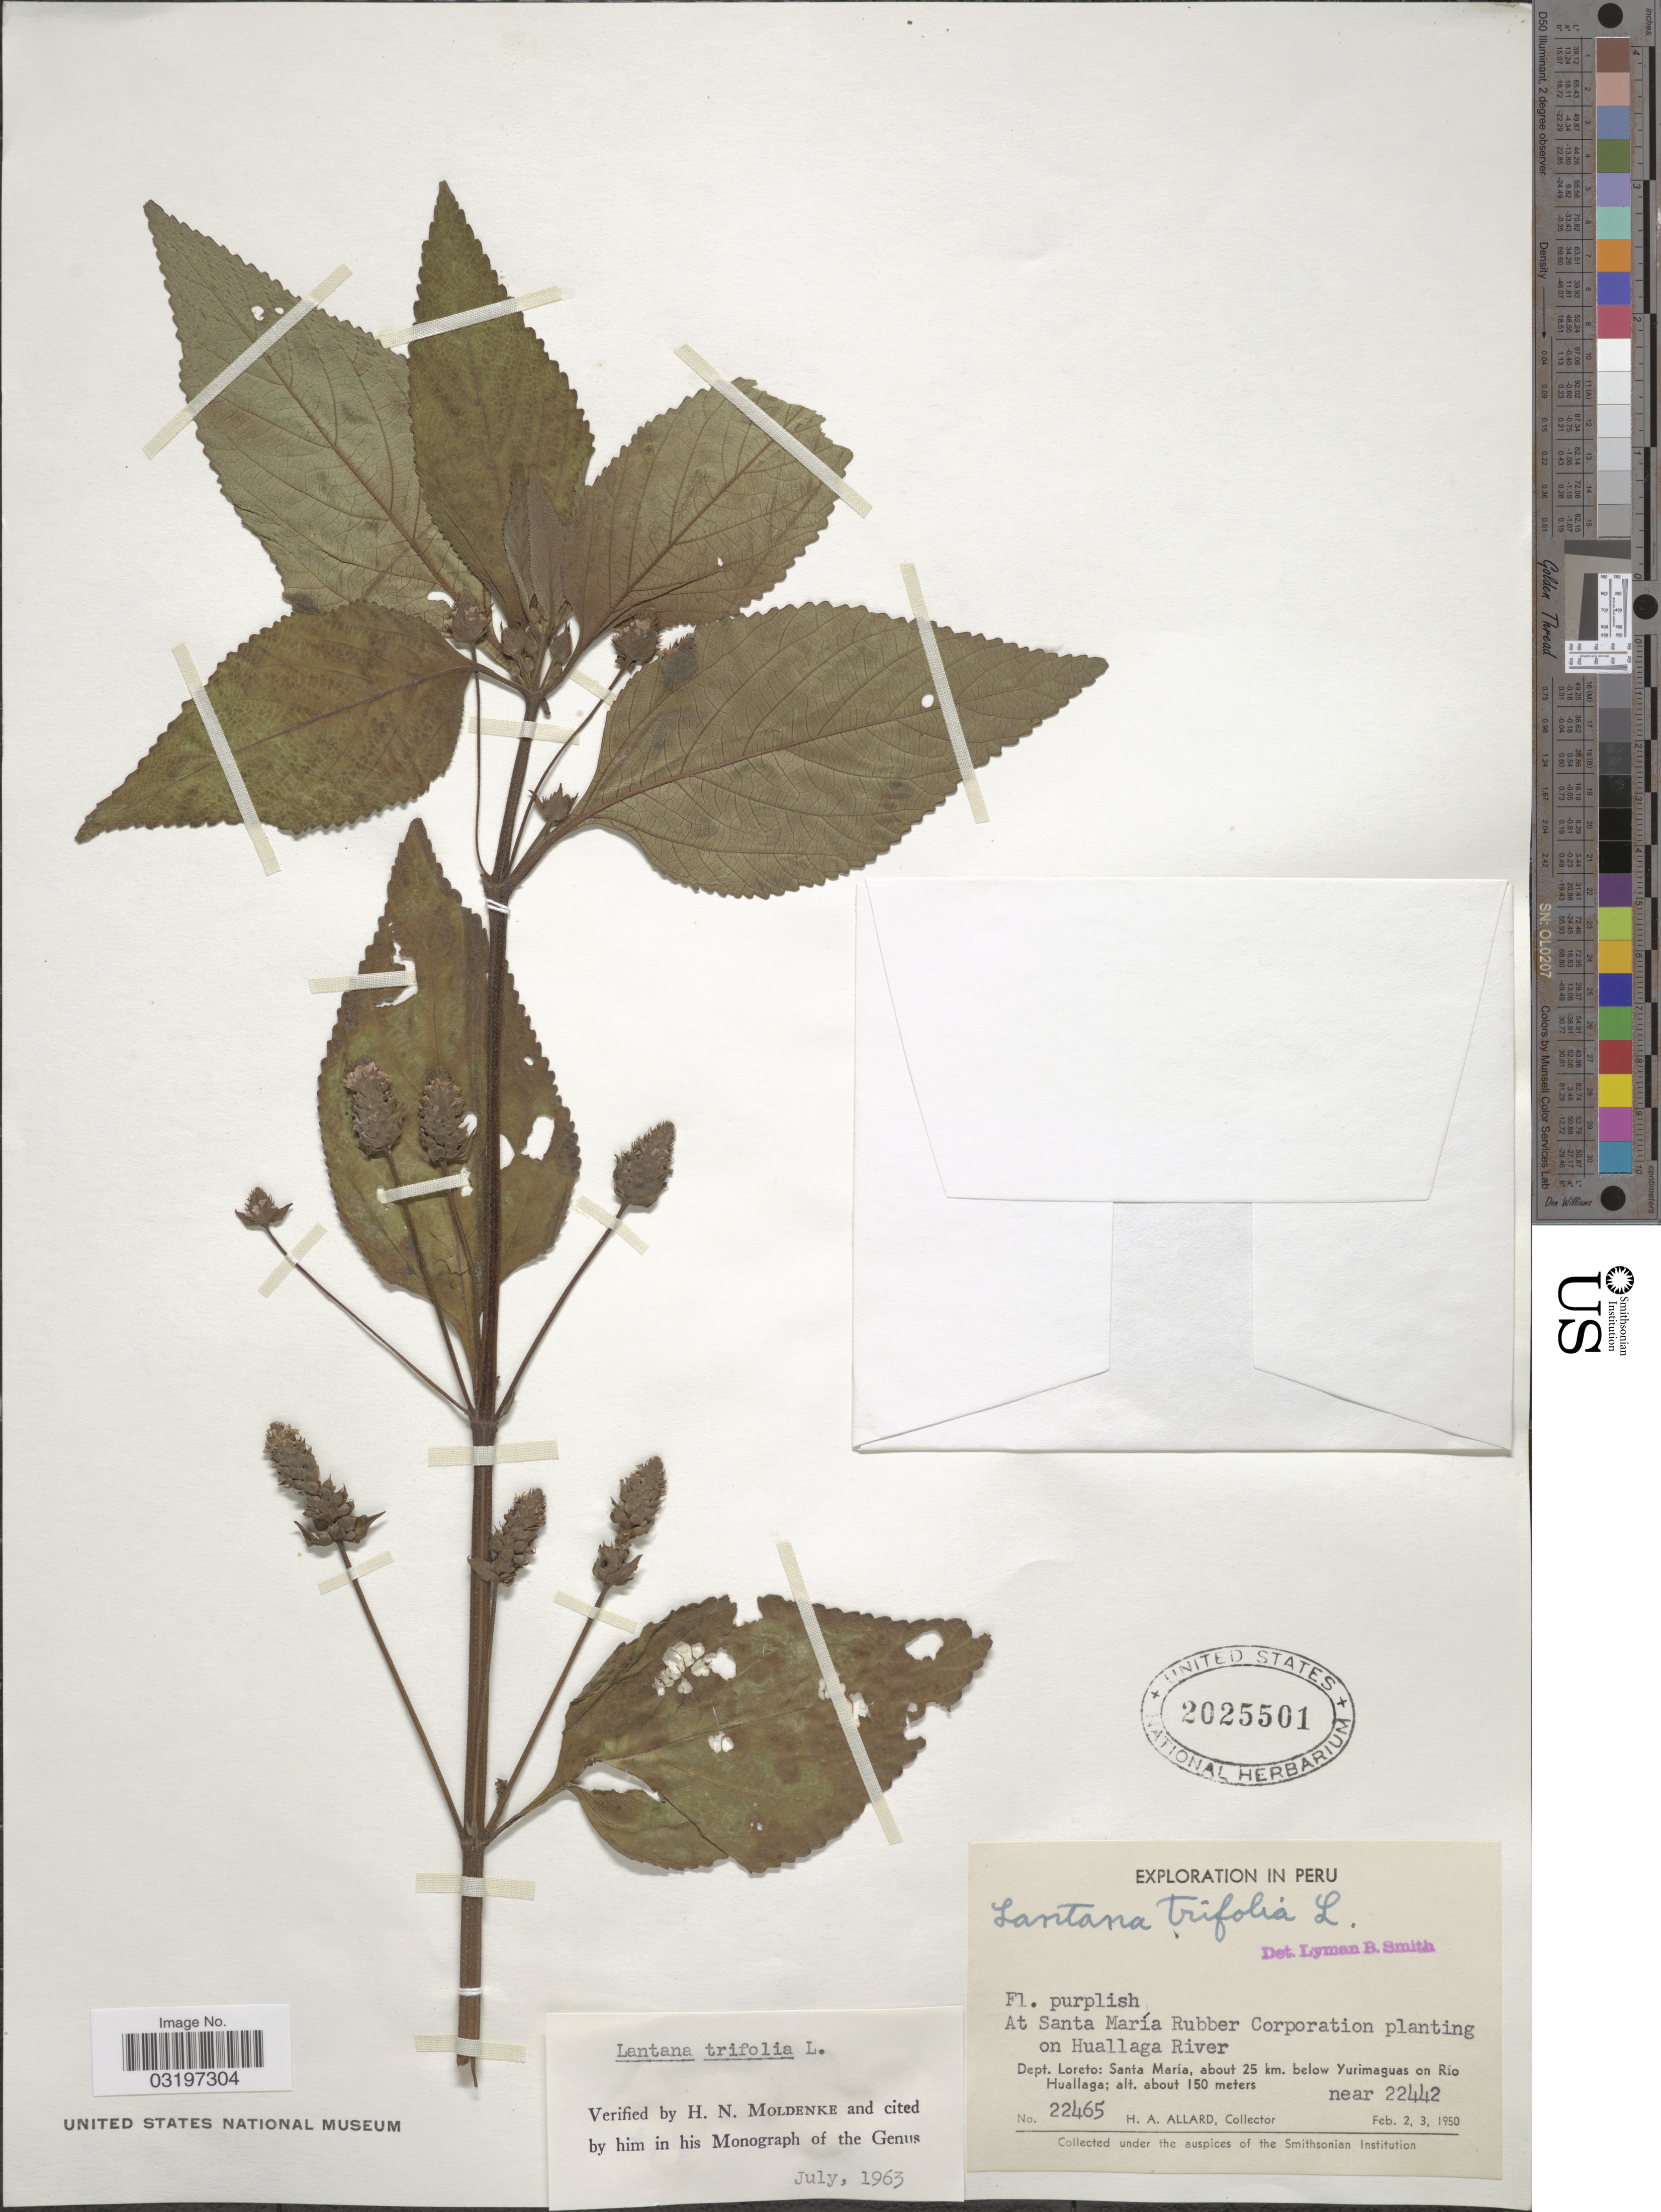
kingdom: Plantae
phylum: Tracheophyta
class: Magnoliopsida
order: Lamiales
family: Verbenaceae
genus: Lantana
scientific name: Lantana trifolia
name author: L.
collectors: H. A. Allard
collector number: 22465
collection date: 1950-02-02/1950-02-03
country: Peru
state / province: Loreto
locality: Santa María Rubber Corporation planting on Huallaga River. Dept. Loreto: Santa María, about 25 km. below Yurimaguas on Río Huallaga.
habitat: on river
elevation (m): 150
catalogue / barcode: US 2025501